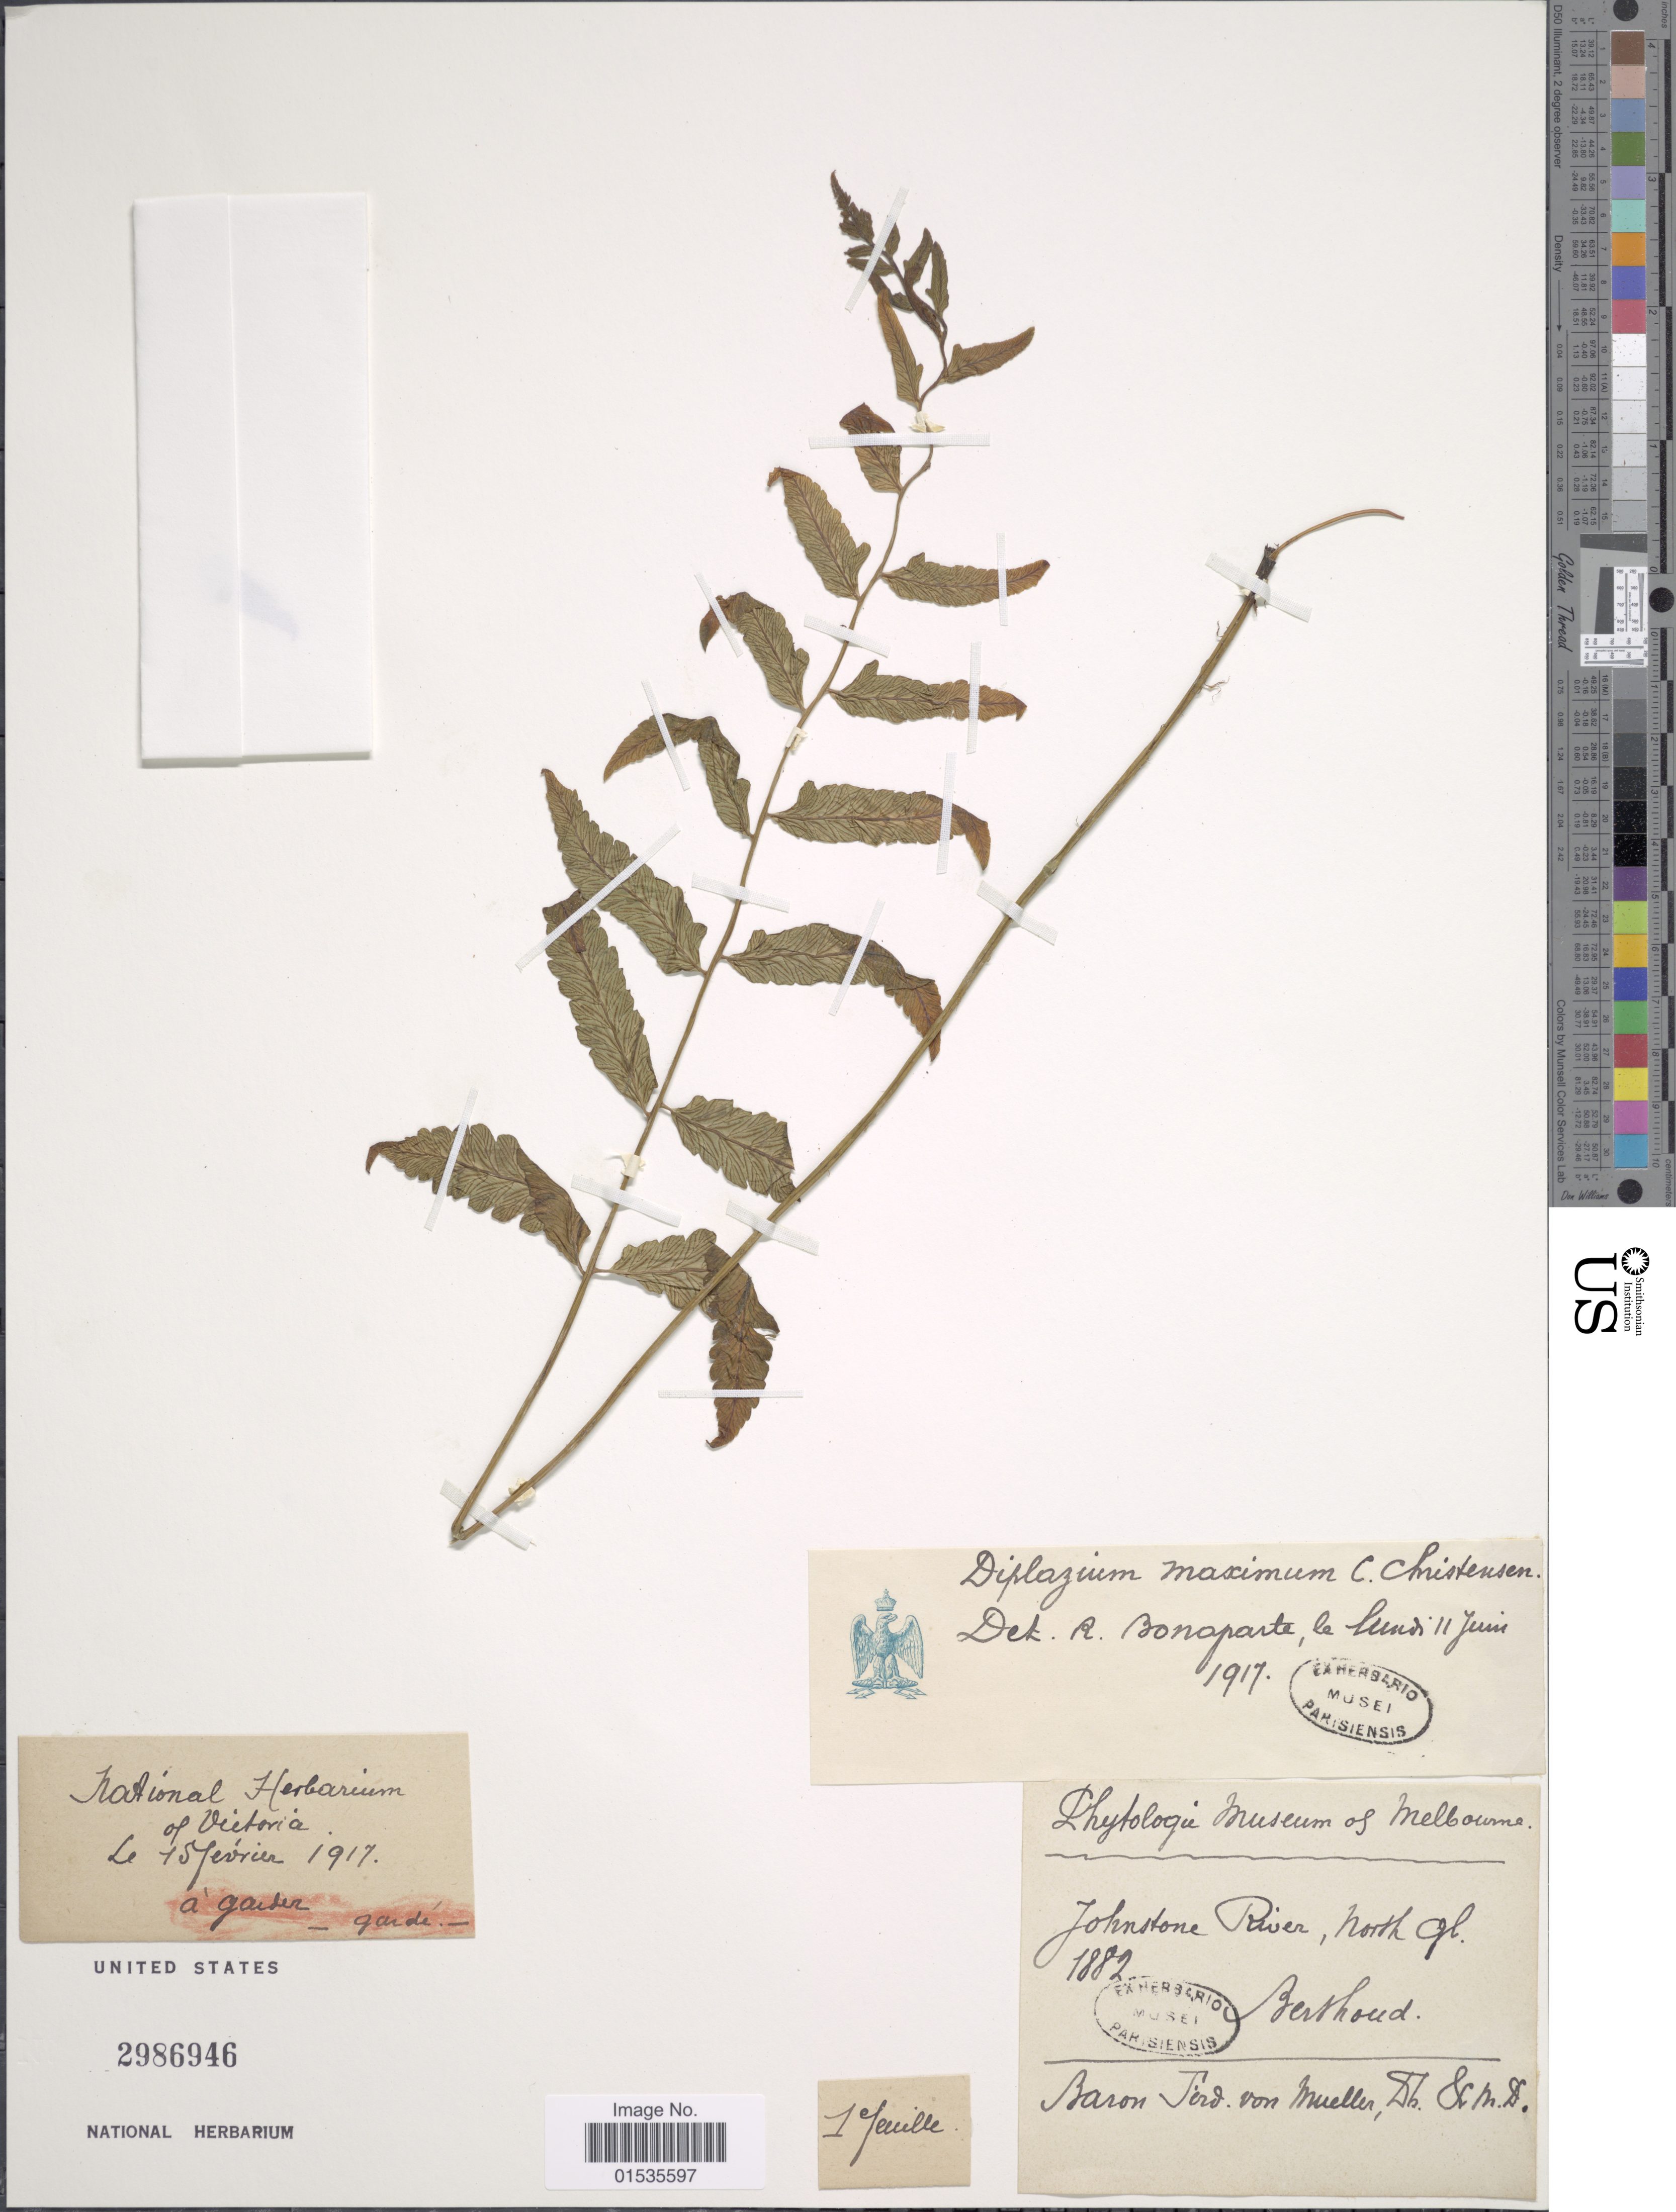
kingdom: Plantae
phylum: Tracheophyta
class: Polypodiopsida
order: Polypodiales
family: Athyriaceae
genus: Diplazium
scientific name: Diplazium maximum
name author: (D. Don) C. Chr.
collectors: B. von Mueller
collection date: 1882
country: Australia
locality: Johnstone River, North Yelp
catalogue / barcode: US 298646